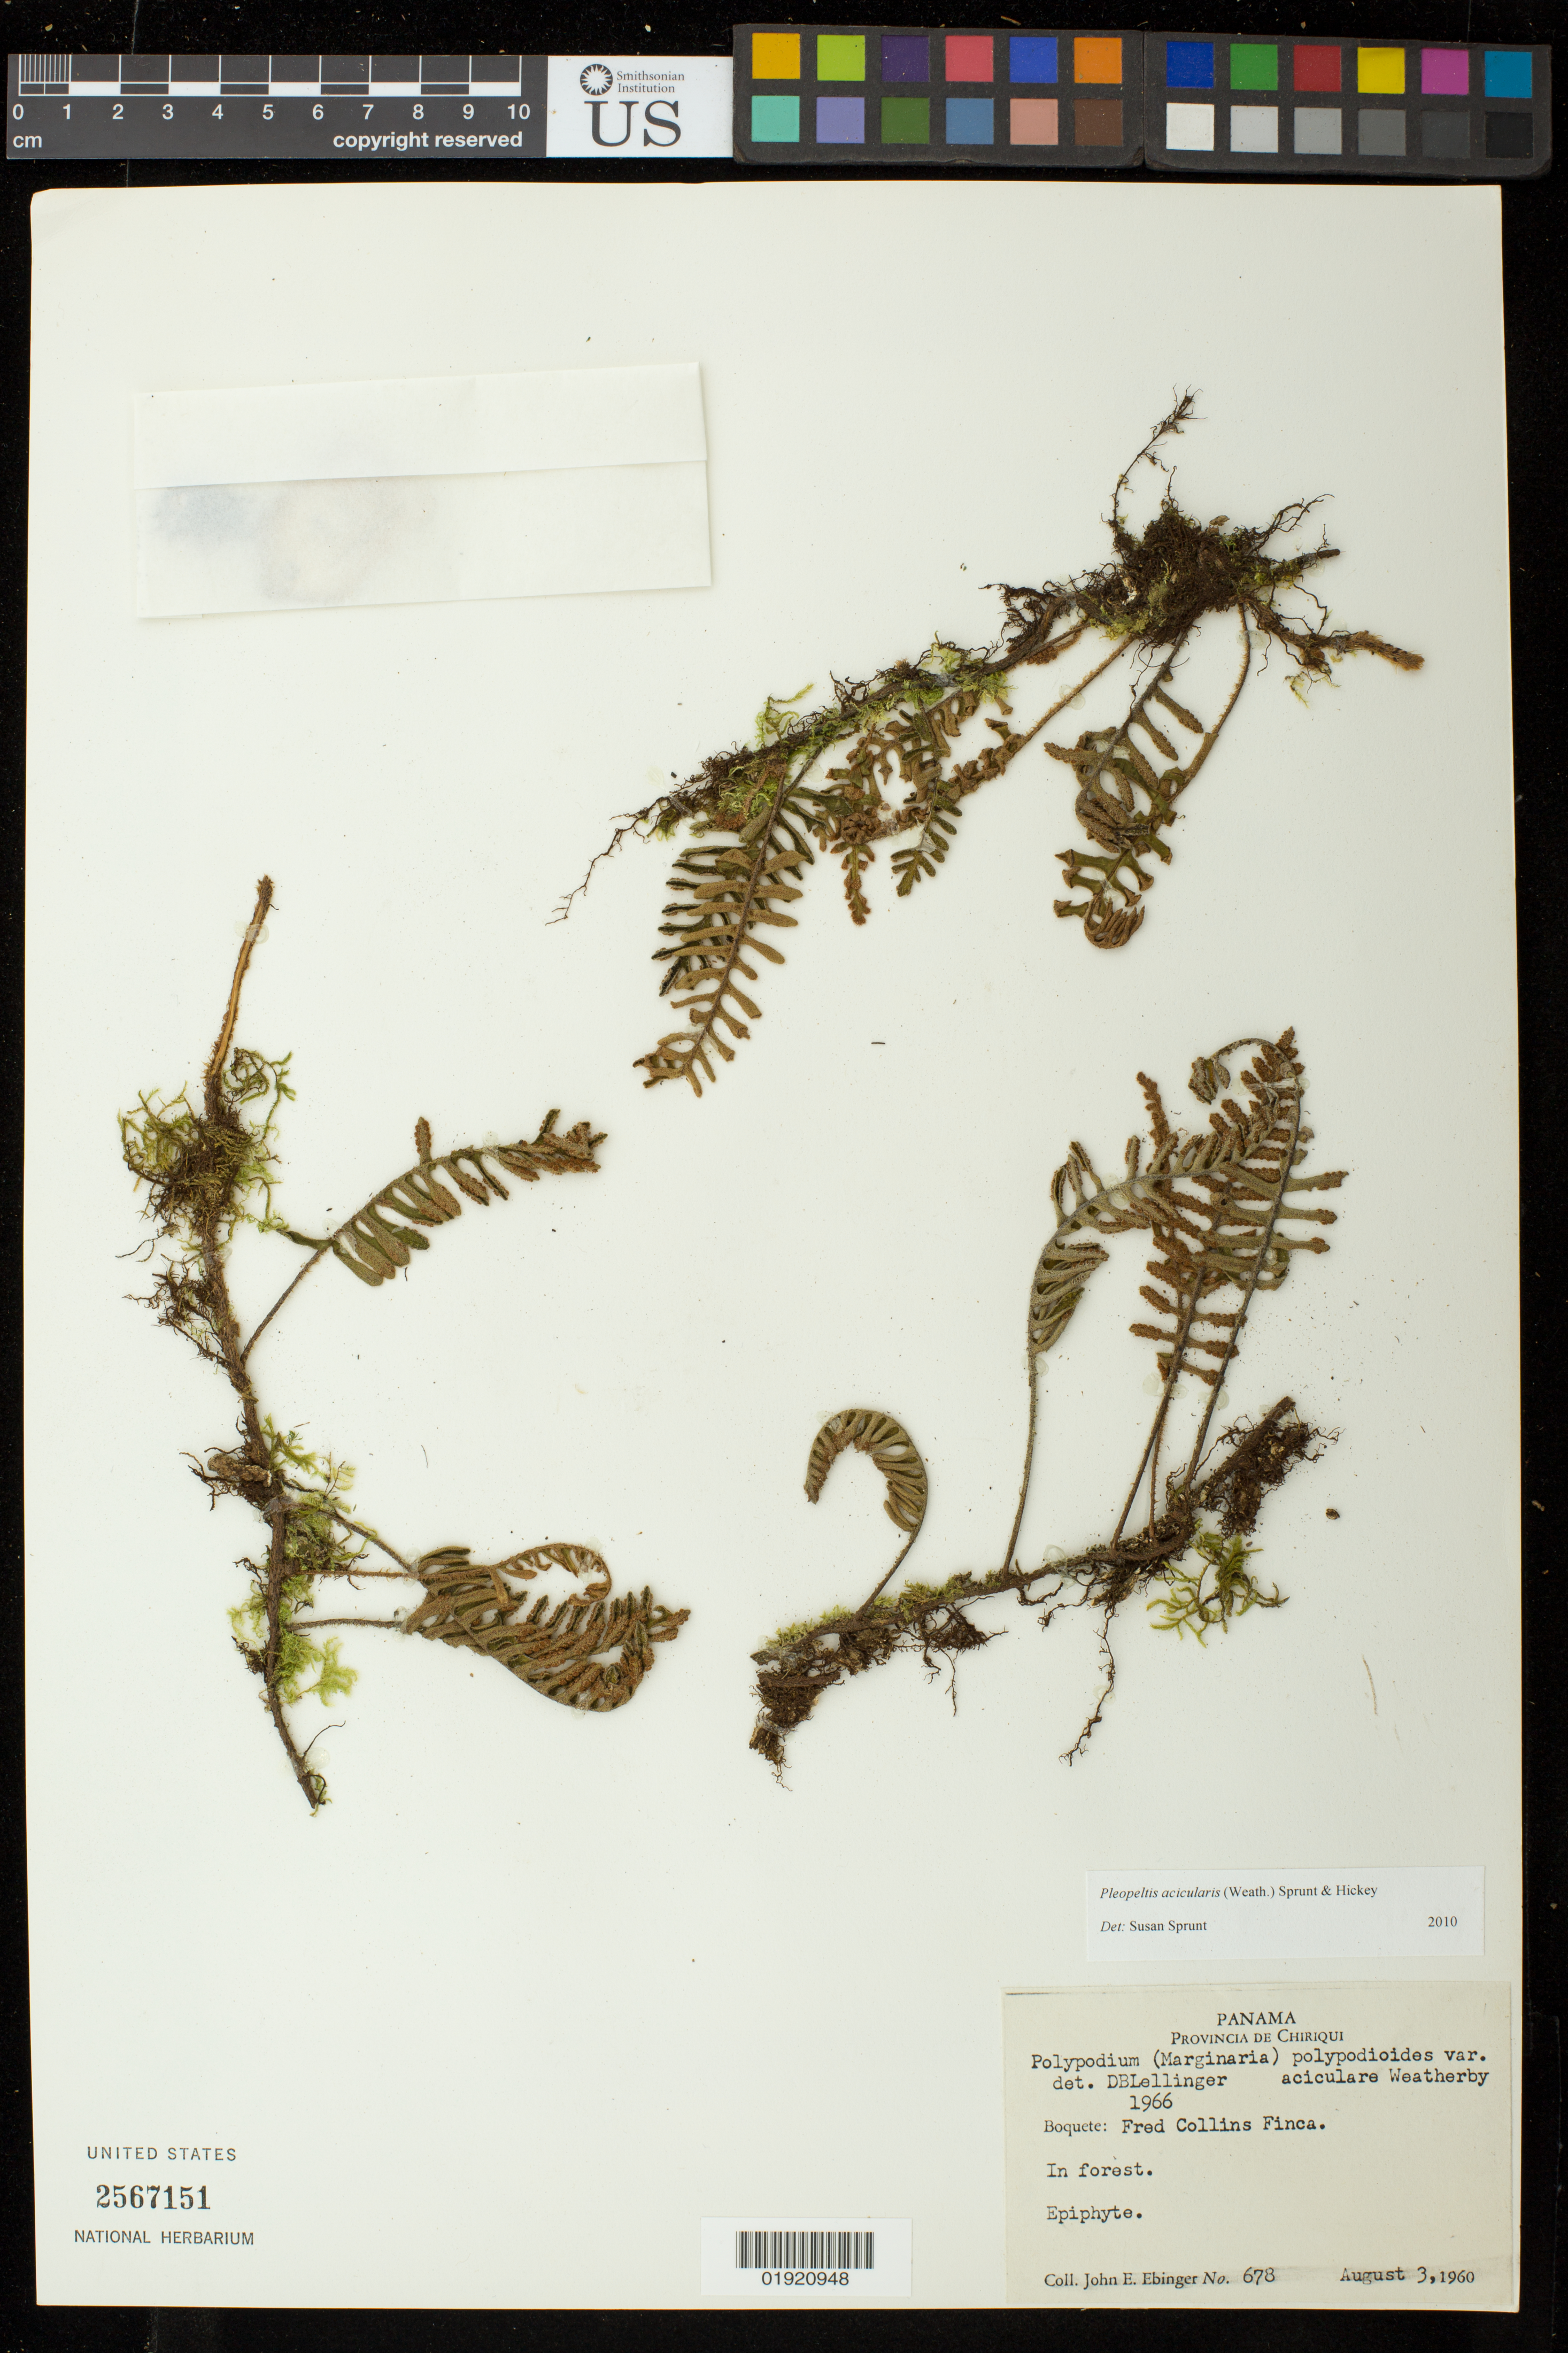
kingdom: Plantae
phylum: Tracheophyta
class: Polypodiopsida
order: Polypodiales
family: Polypodiaceae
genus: Pleopeltis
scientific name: Pleopeltis acicularis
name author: (Weath.) A.R. Sm. & Krömer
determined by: Sprunt, S. V.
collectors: J. Ebinger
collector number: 678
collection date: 1960-08-03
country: Panama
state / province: Chiriqui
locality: Boquete: Fred Collins Finca.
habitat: In forest.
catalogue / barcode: US 2567151